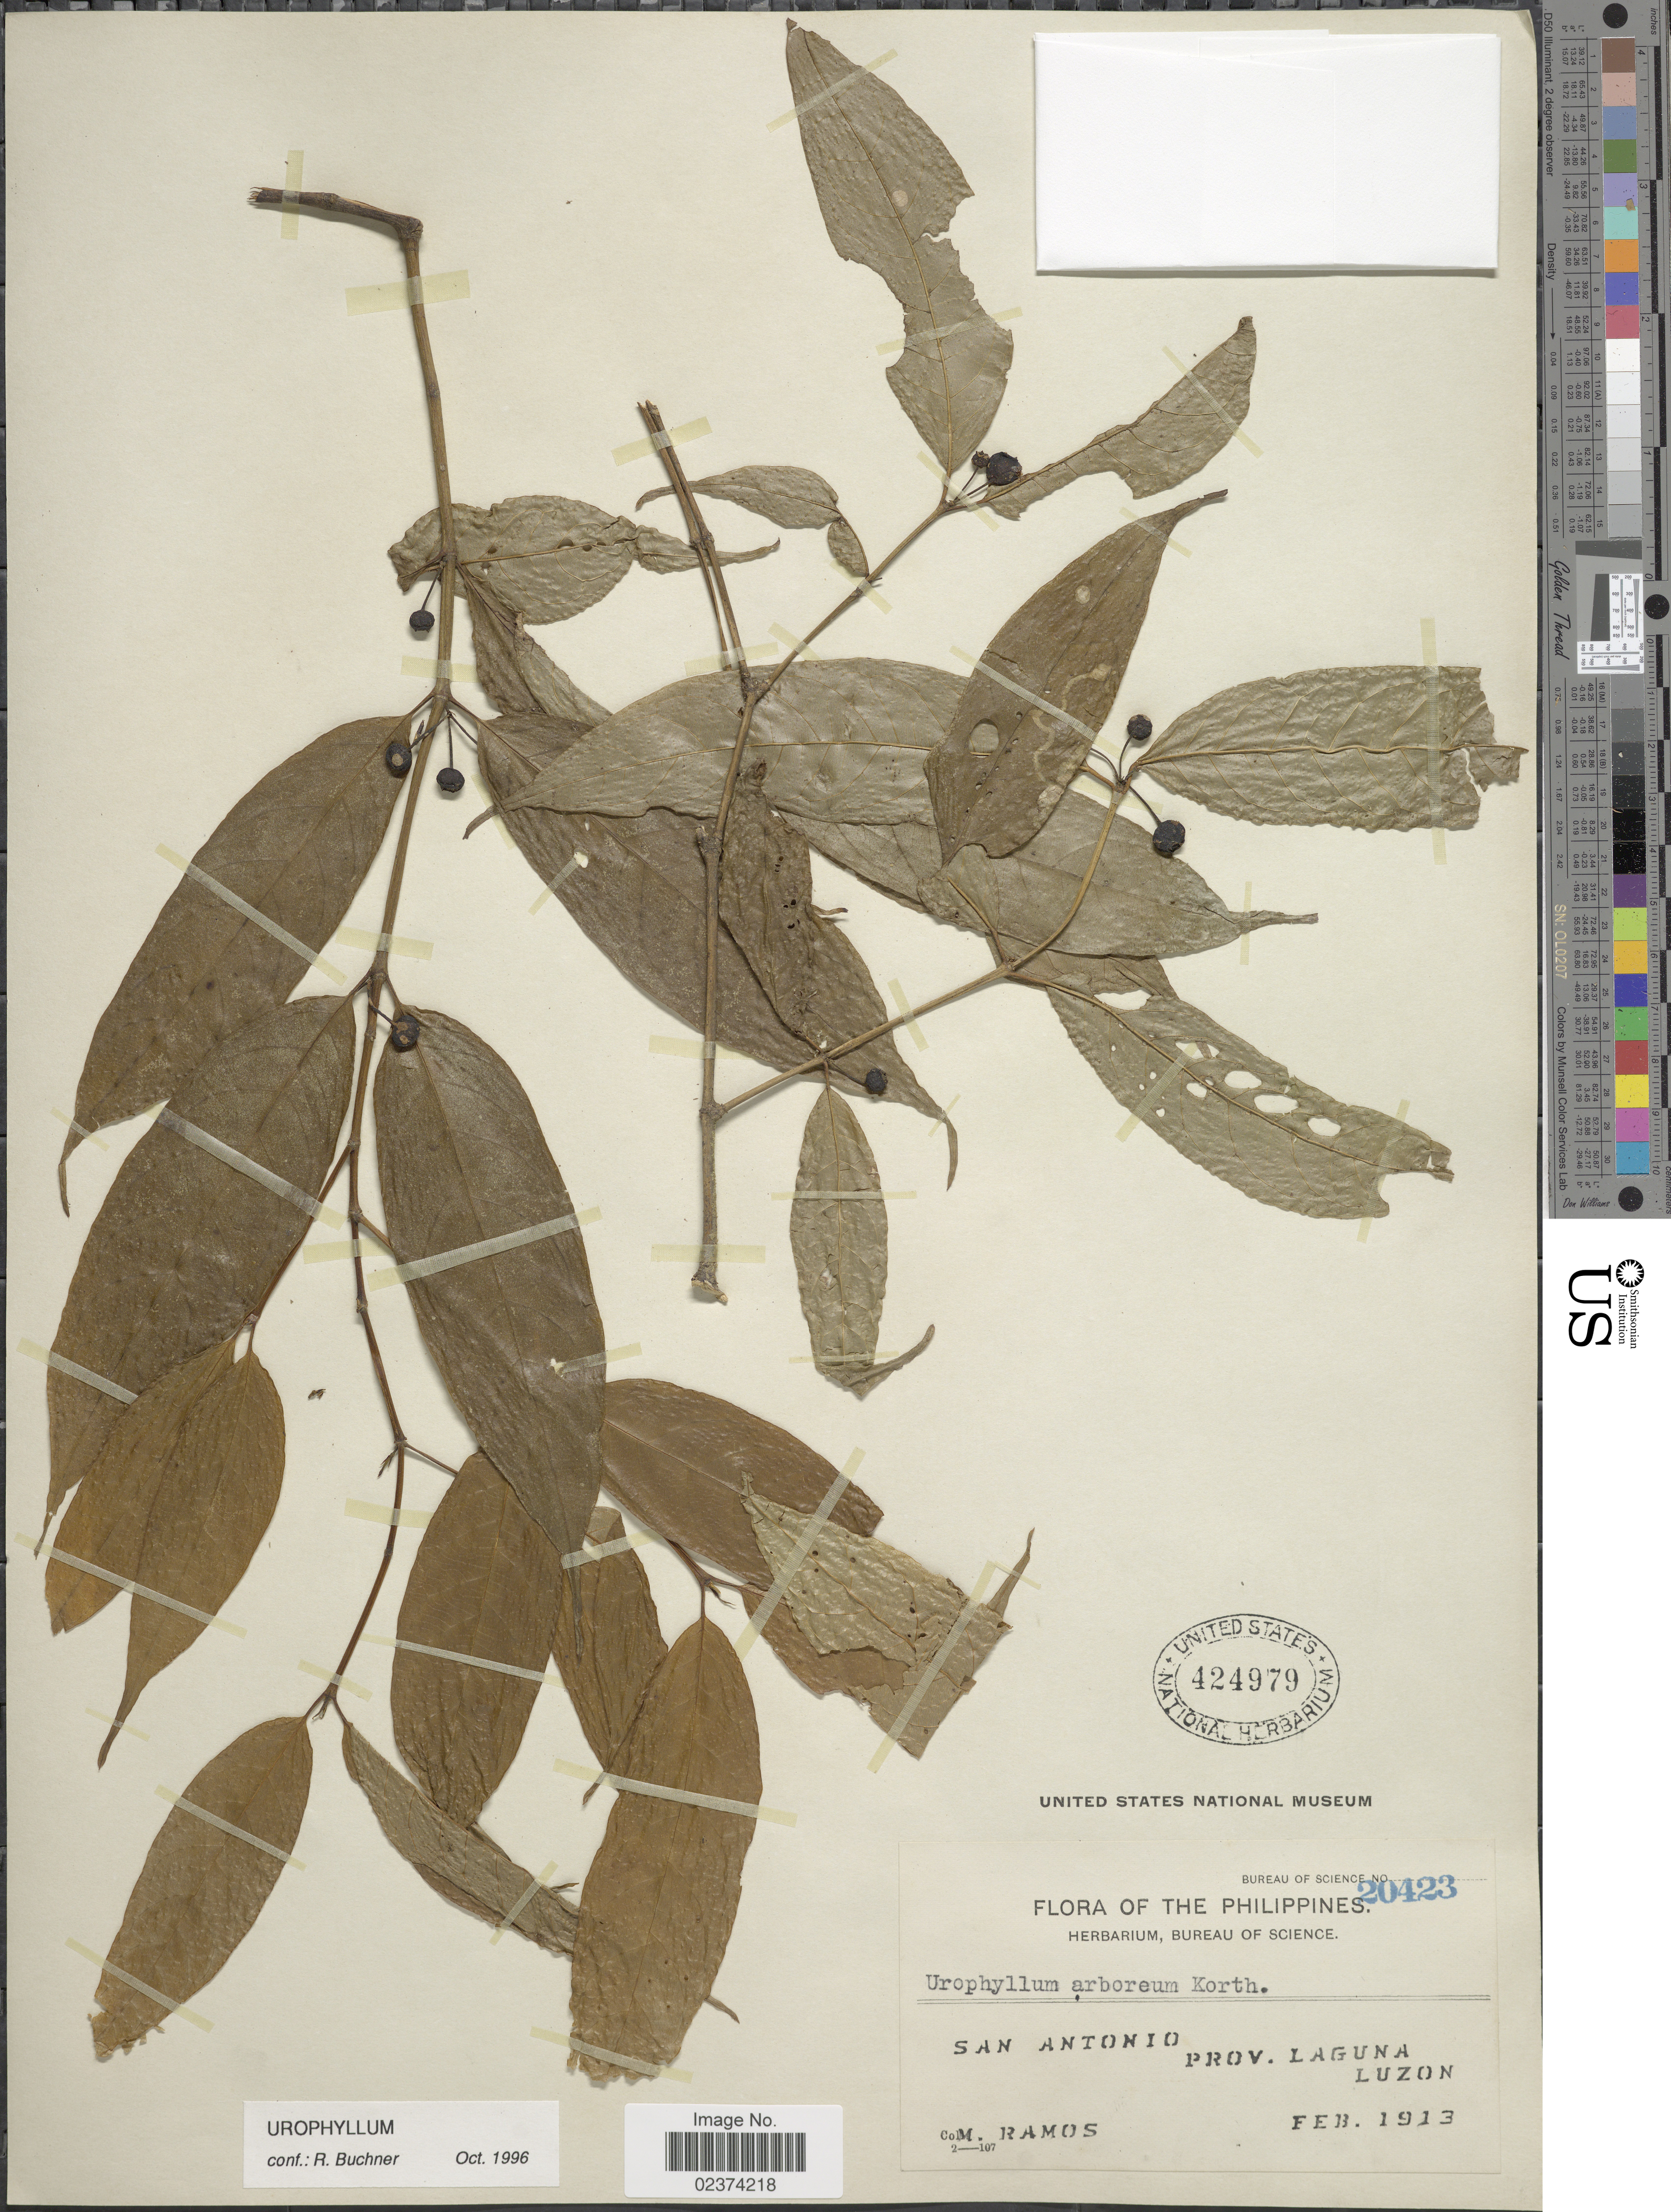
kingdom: Plantae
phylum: Tracheophyta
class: Magnoliopsida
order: Gentianales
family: Rubiaceae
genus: Urophyllum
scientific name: Urophyllum sp.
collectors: M. Ramos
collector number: Bureau of Science 20423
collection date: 1913-02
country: Philippines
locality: San Antonio, Prov. Laguna, Luzon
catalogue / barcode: US 424979